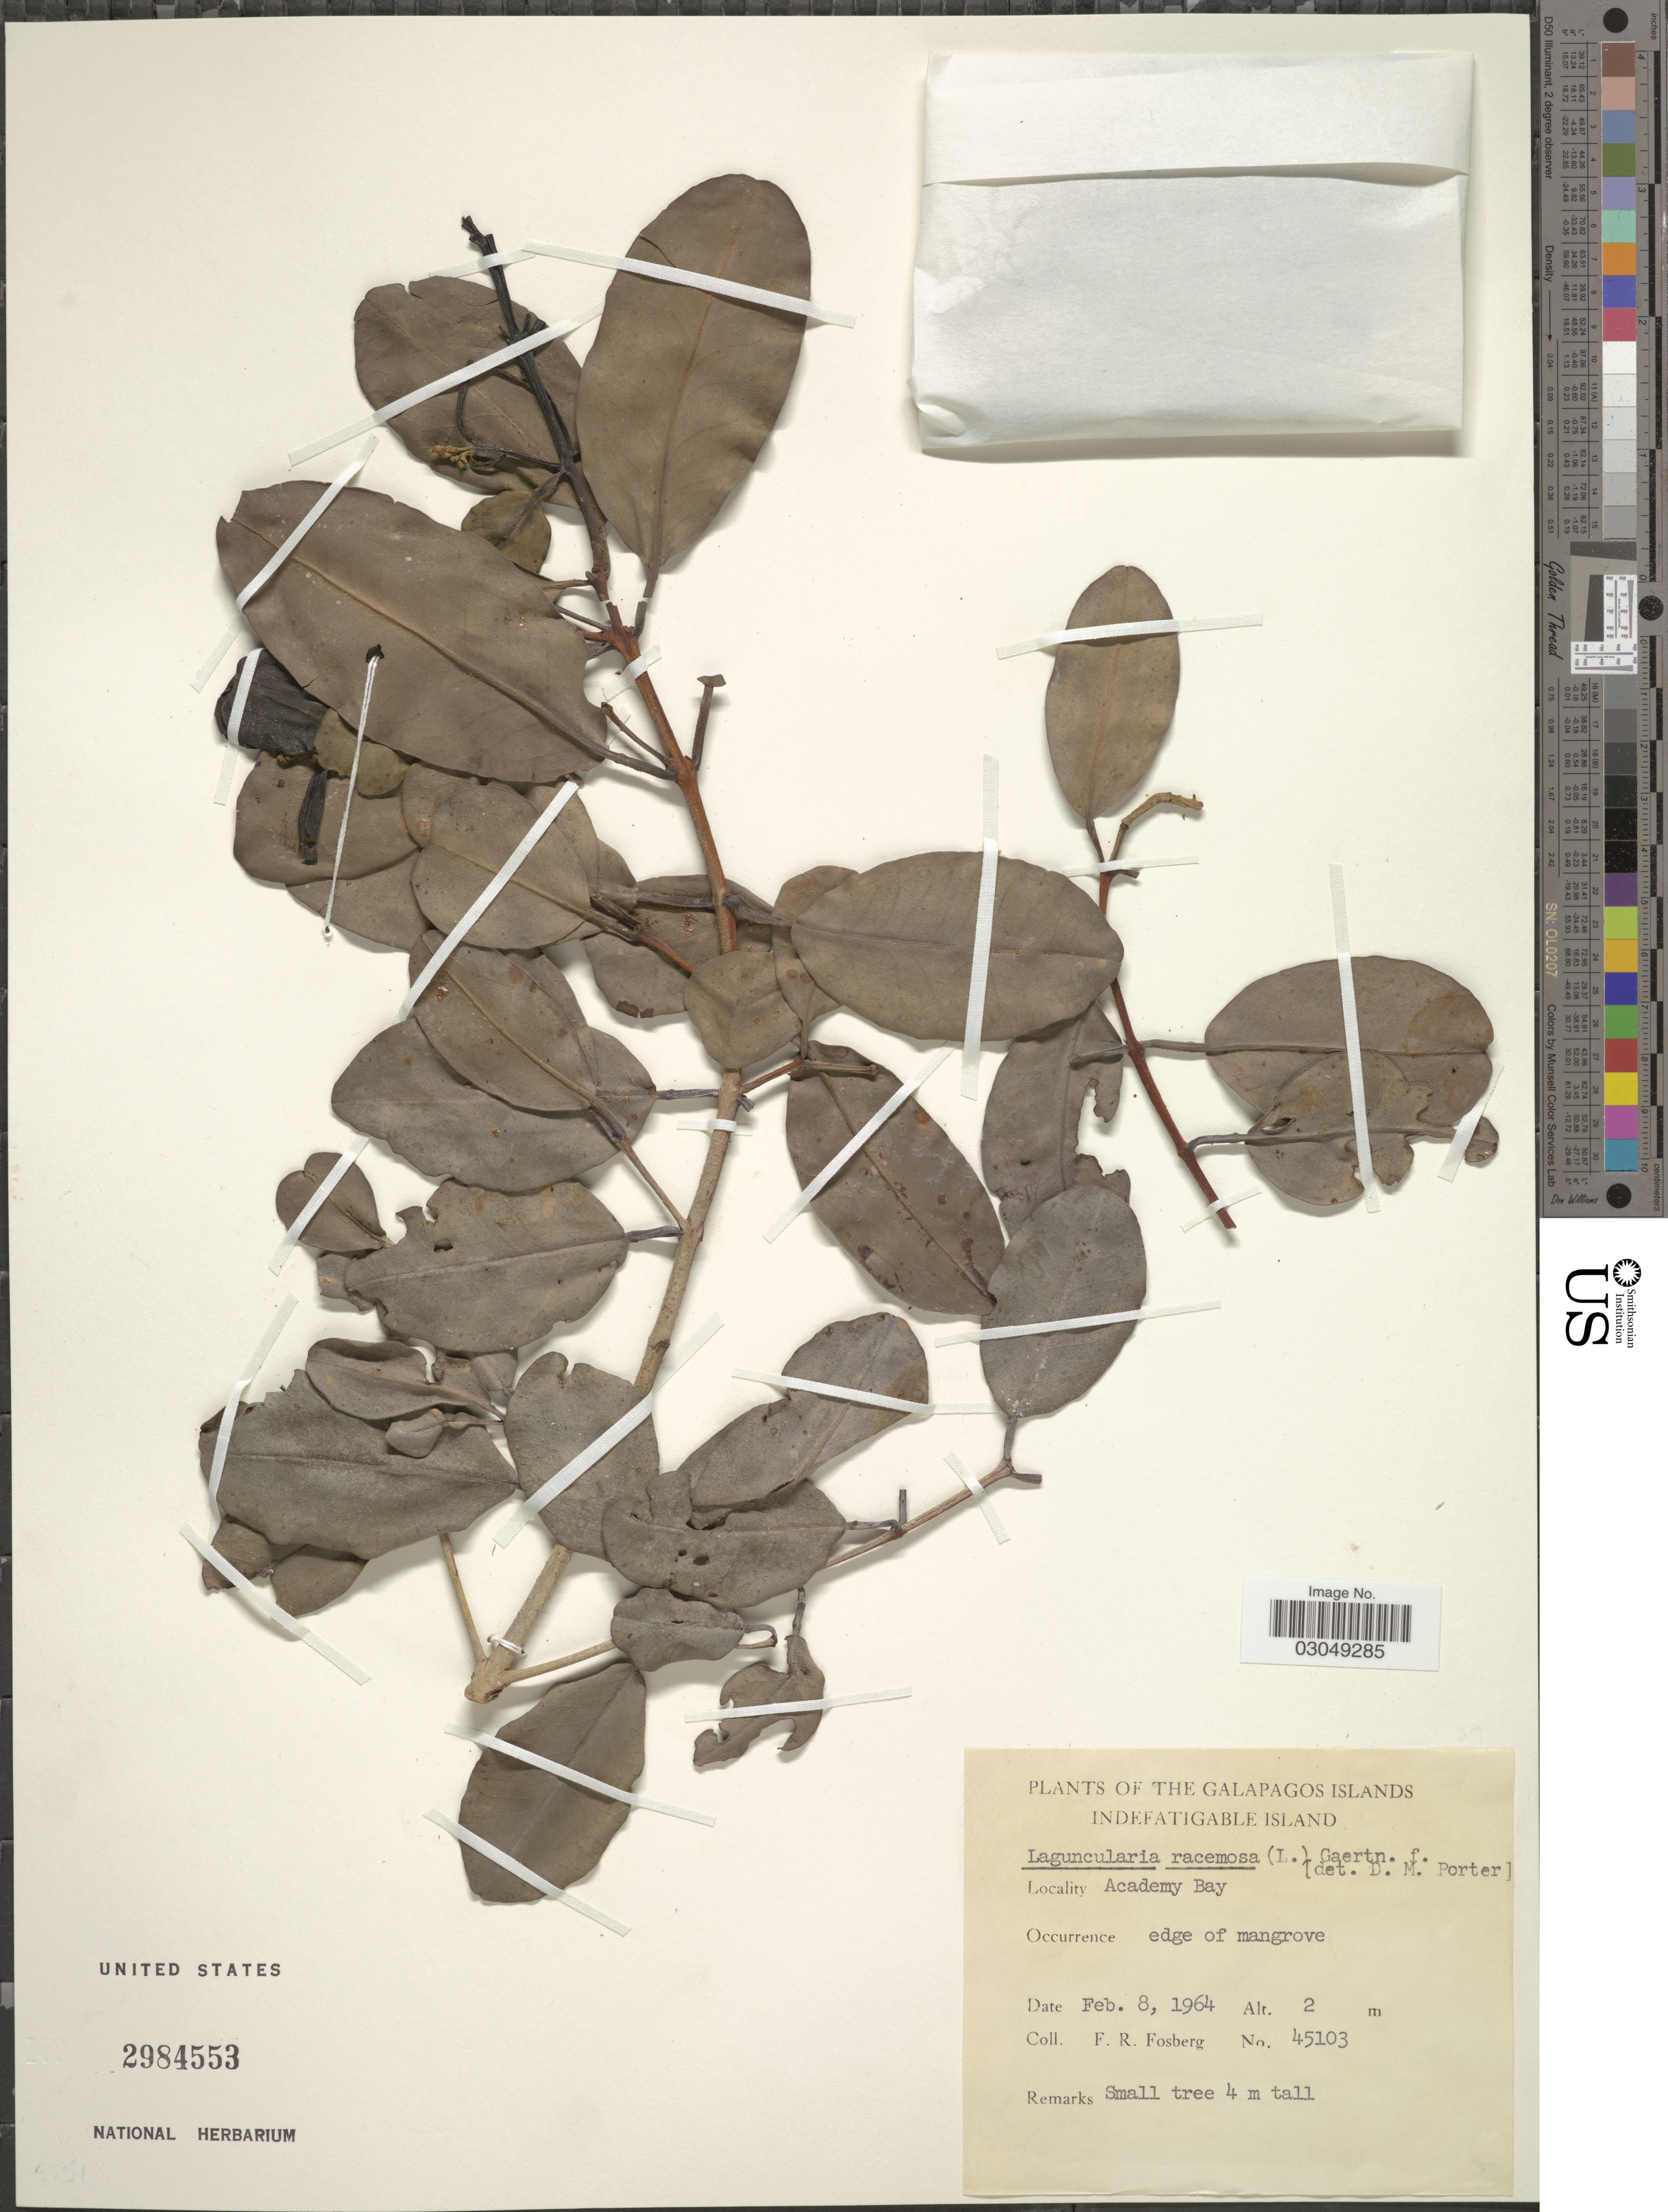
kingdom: Plantae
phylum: Tracheophyta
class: Magnoliopsida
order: Myrtales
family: Combretaceae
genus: Laguncularia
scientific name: Laguncularia racemosa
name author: (L.) C.F. Gaertn.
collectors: F. R. Fosberg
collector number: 45103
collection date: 1964-02-08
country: Ecuador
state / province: Colón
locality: The Galapagos Islands, Indefatigable Island. Academy Bay.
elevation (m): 2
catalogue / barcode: US 2984553